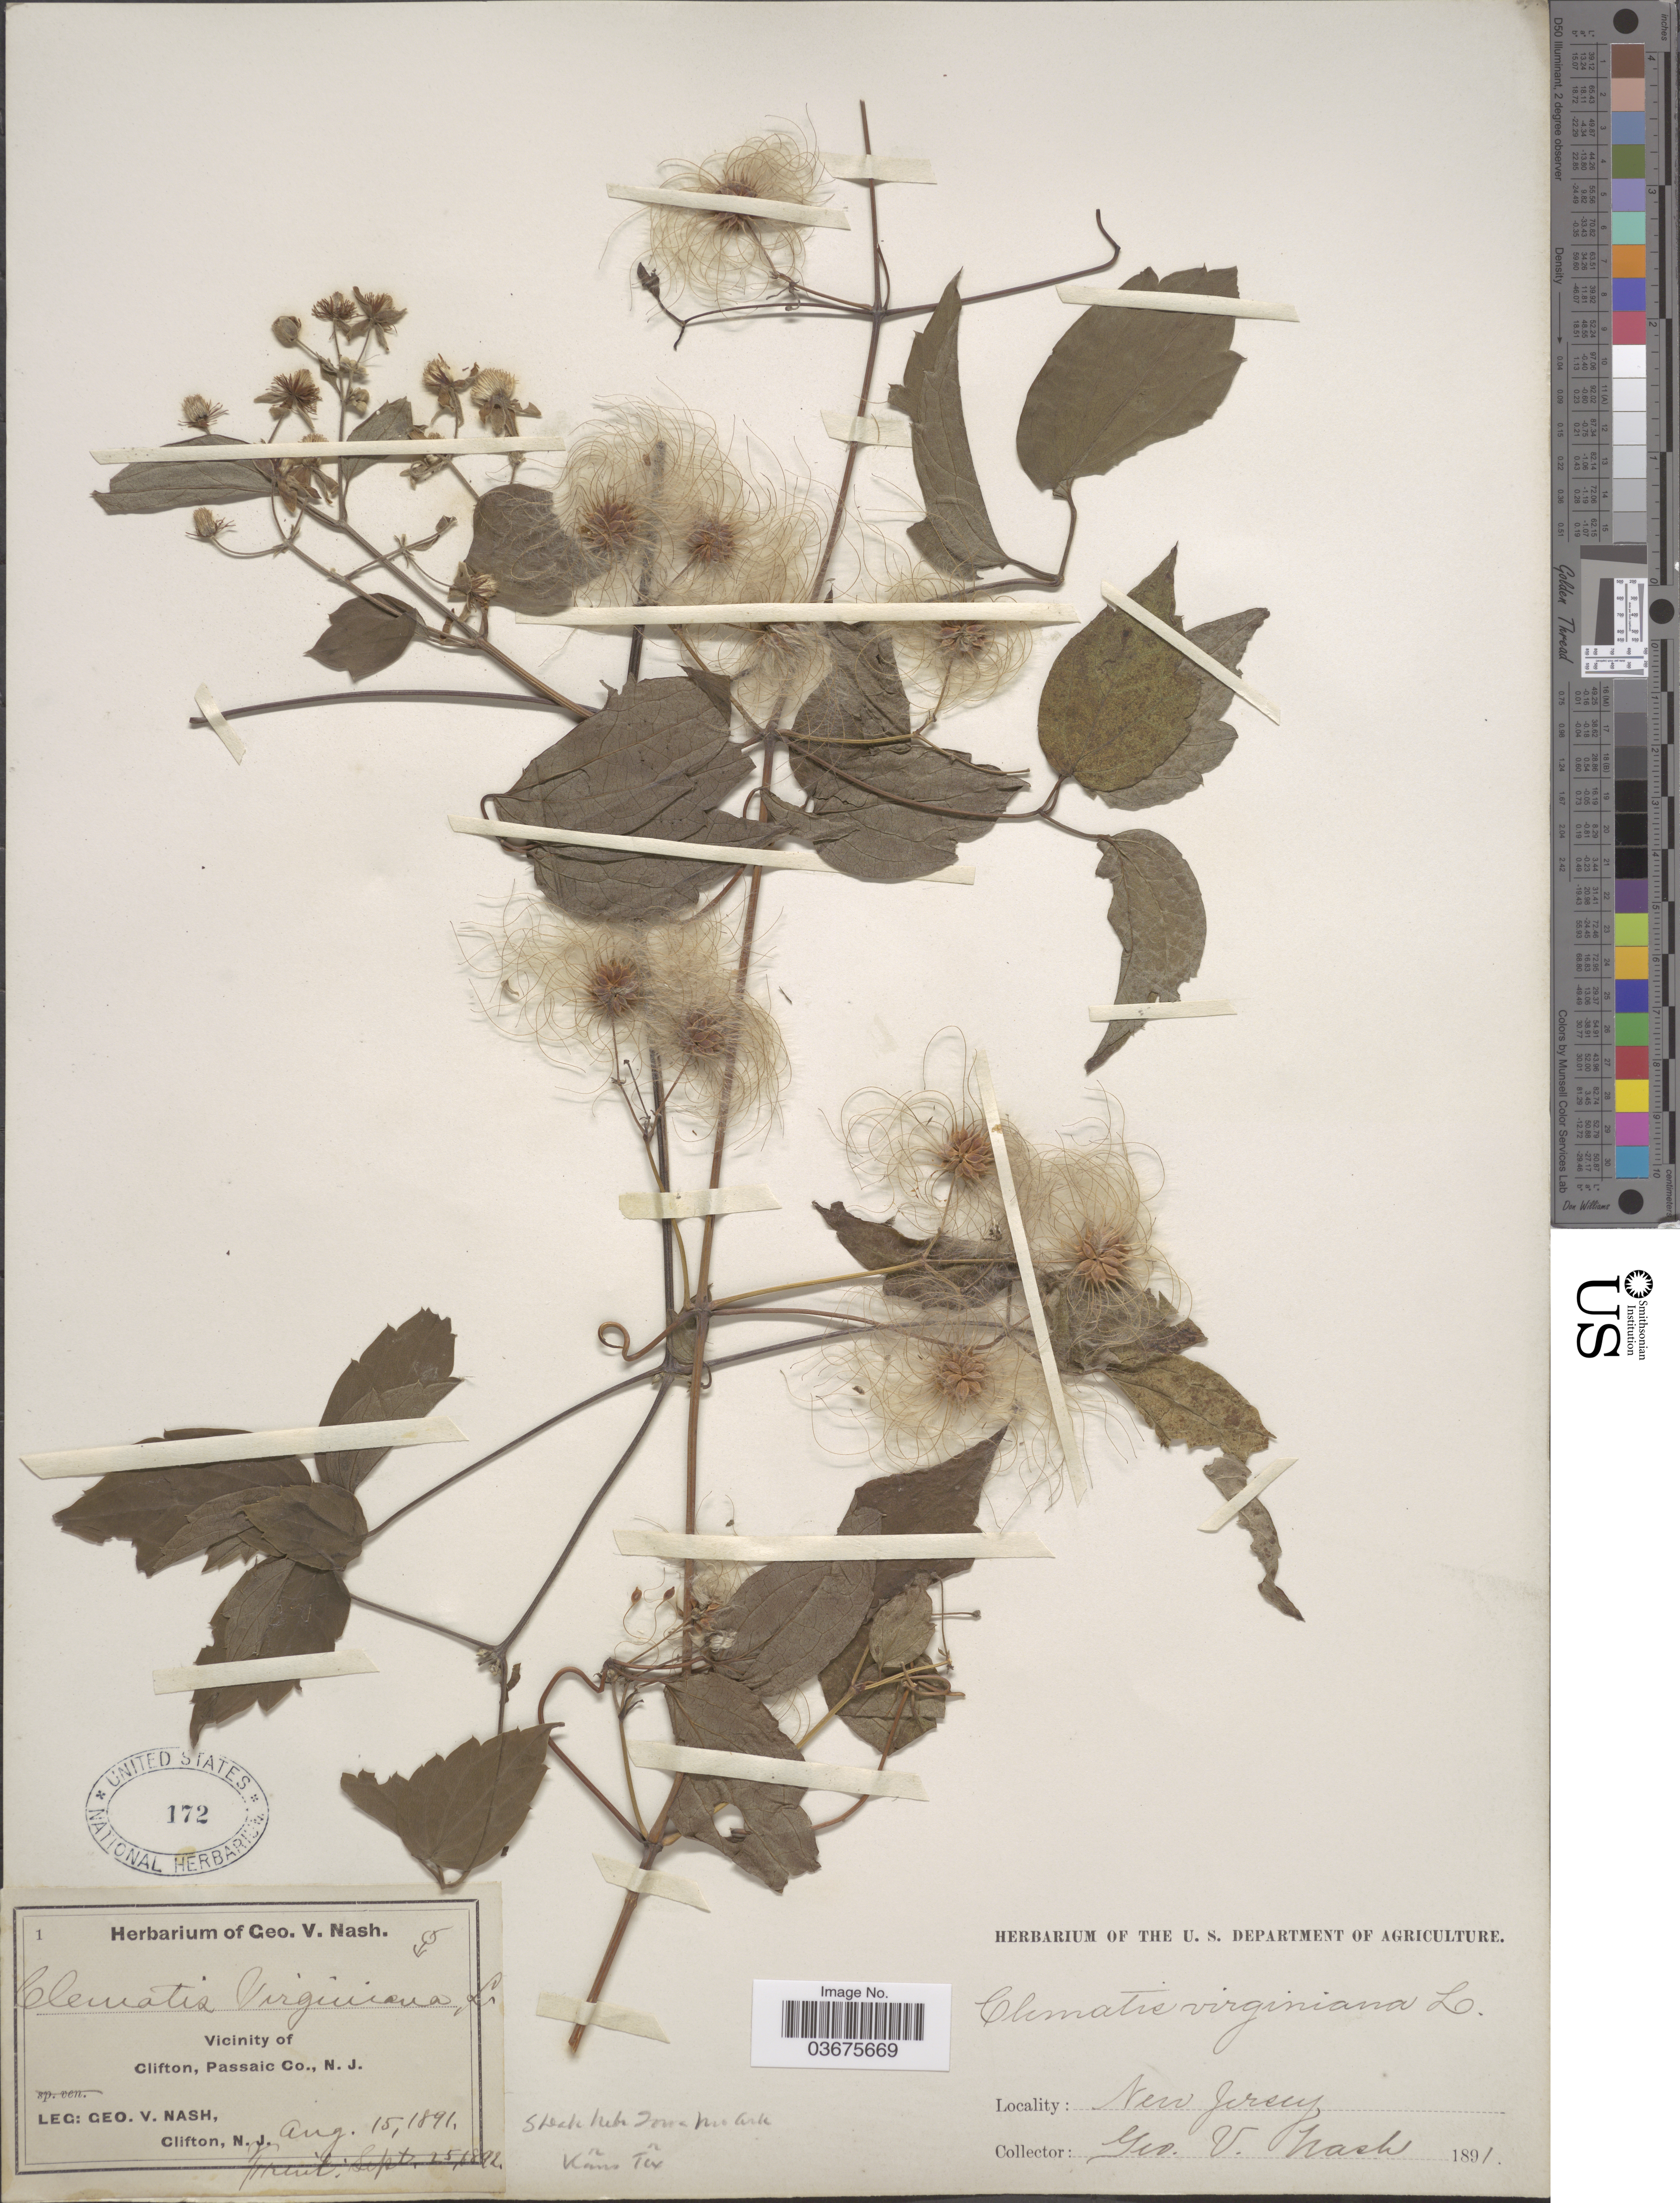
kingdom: Plantae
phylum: Tracheophyta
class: Magnoliopsida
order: Ranunculales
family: Ranunculaceae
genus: Clematis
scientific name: Clematis virginiana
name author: L.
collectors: G. V. Nash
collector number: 1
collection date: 1891-08-15/1892-09-25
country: United States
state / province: New Jersey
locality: Vicinity of Clifton, Passaic Co.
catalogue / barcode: US 172